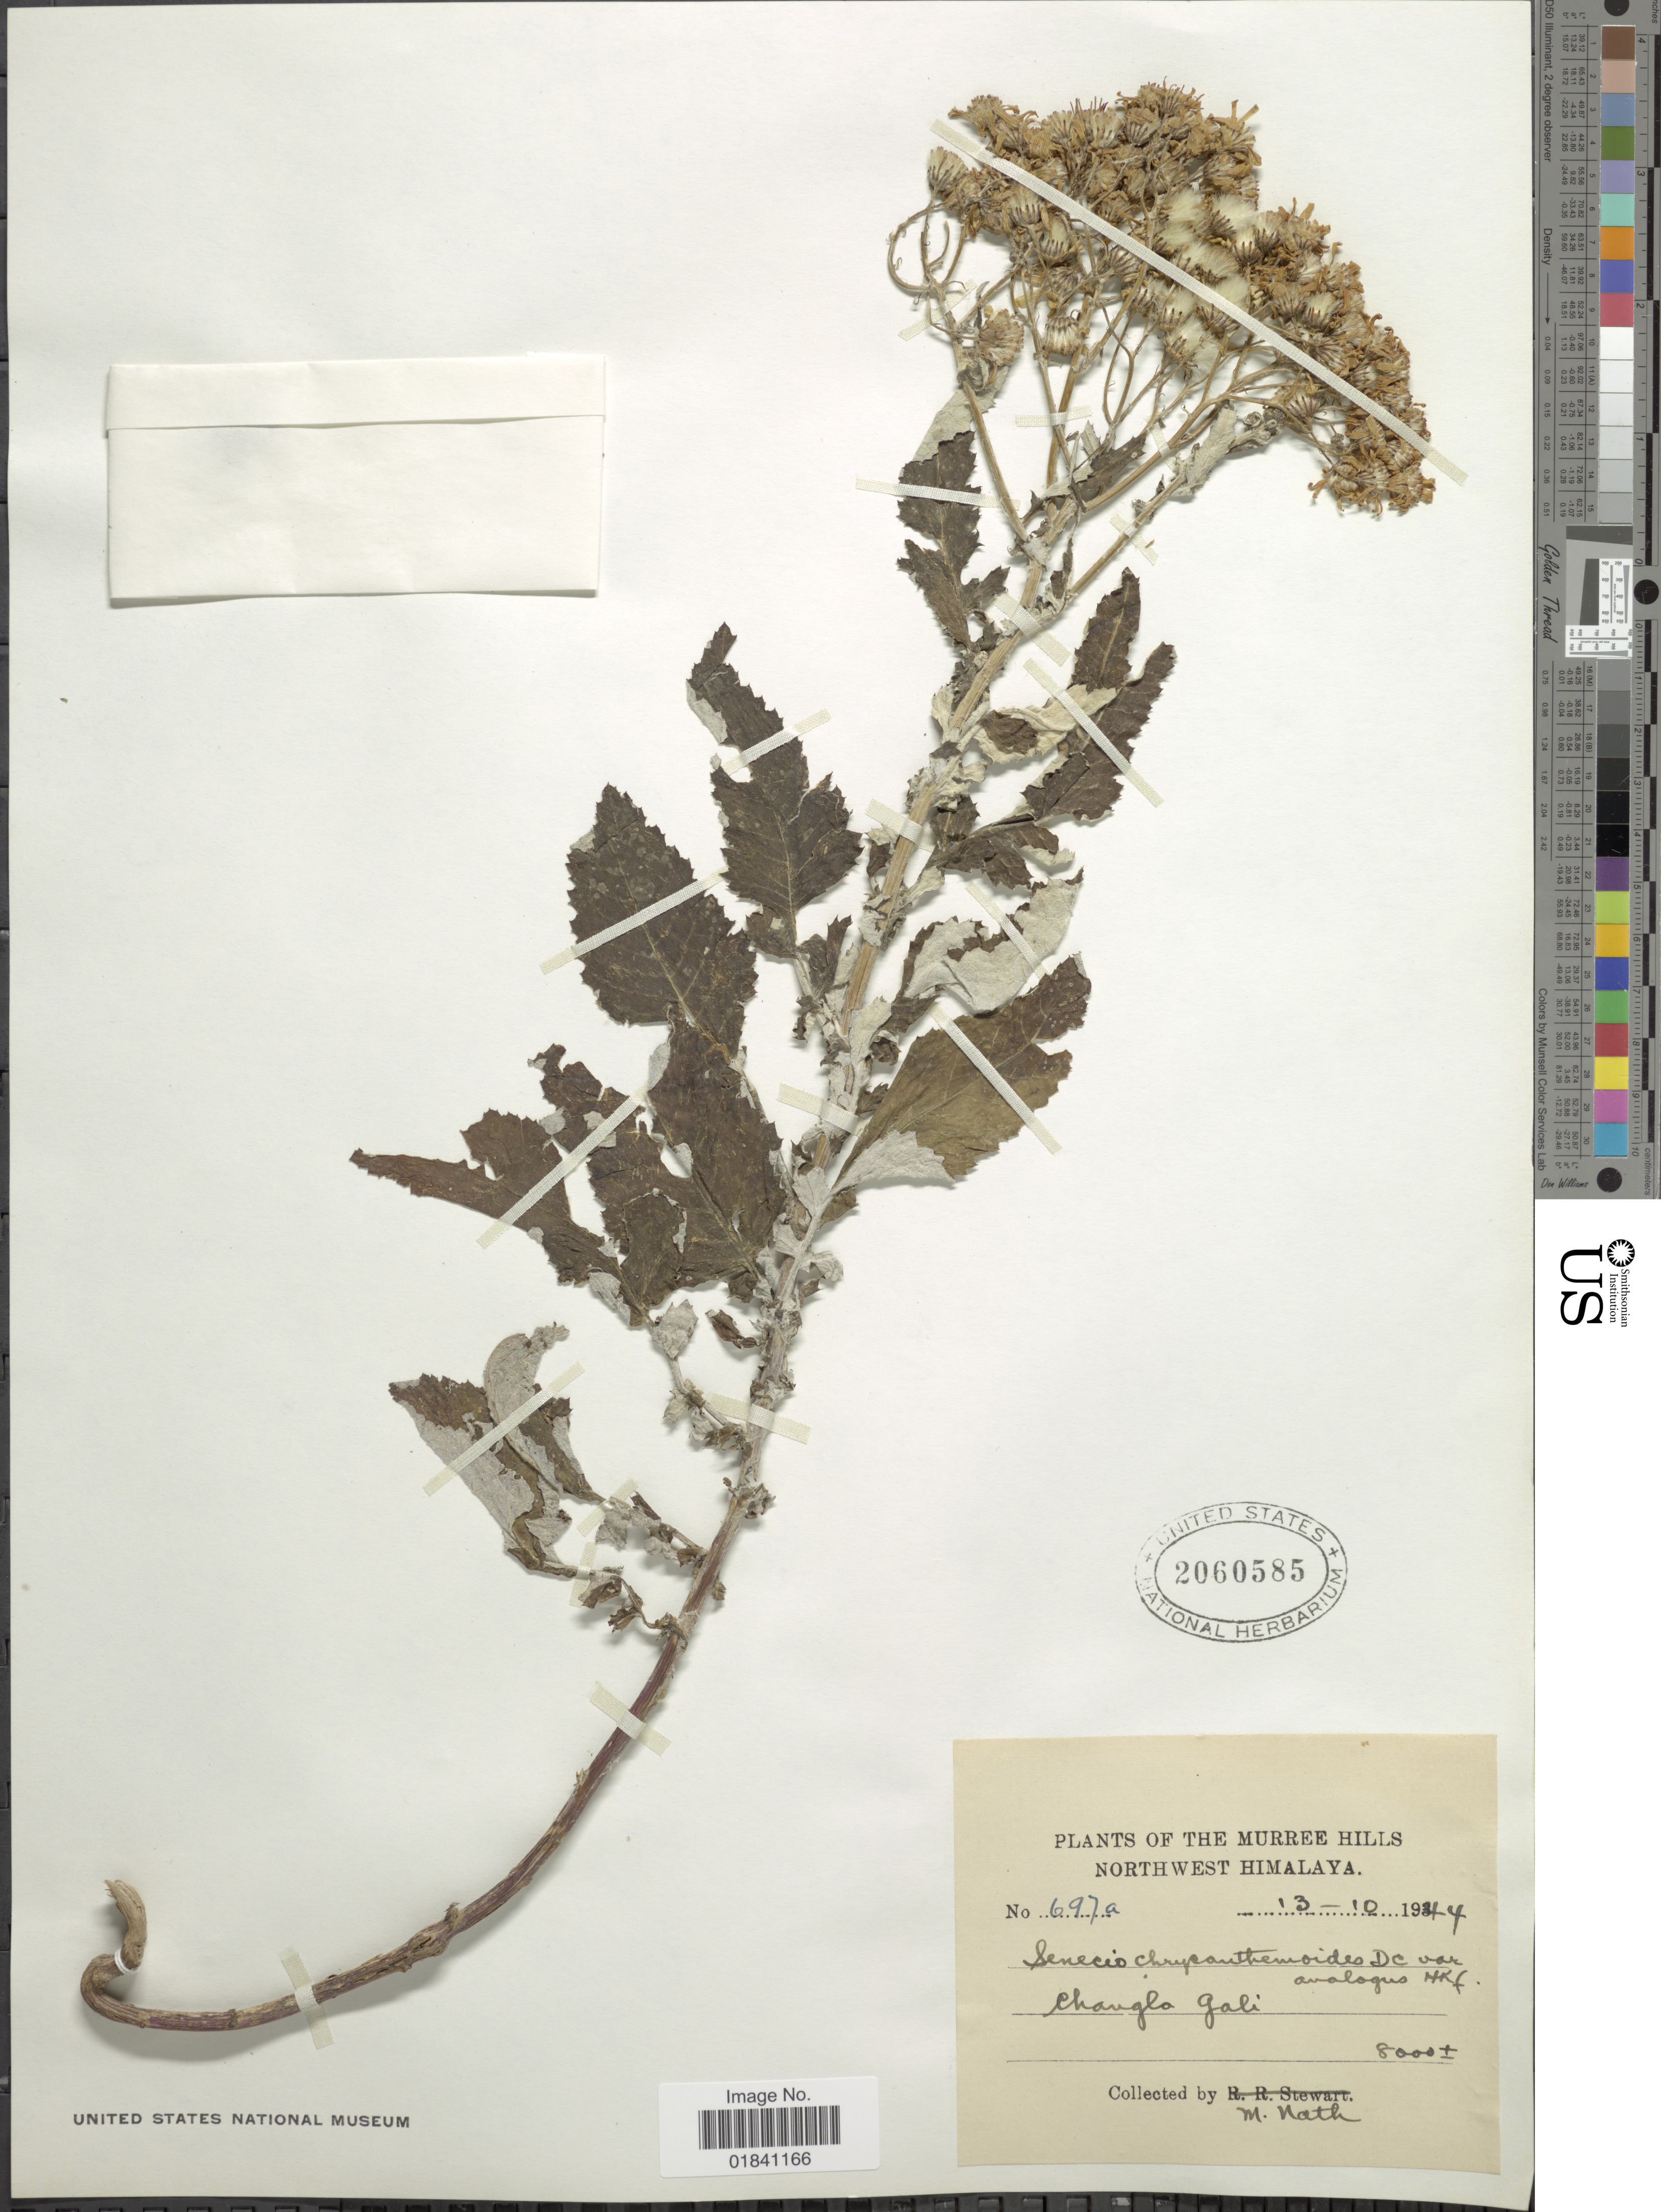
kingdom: Plantae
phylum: Tracheophyta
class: Magnoliopsida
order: Asterales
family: Asteraceae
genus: Senecio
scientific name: Senecio chrysanthemoides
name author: DC.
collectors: M. Nath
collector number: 697a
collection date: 1944-10-13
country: Pakistan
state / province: Khyber Pakhtunkhwa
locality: Murree Hills. Northwest Himalaya. Changla Gali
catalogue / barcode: US 2060585